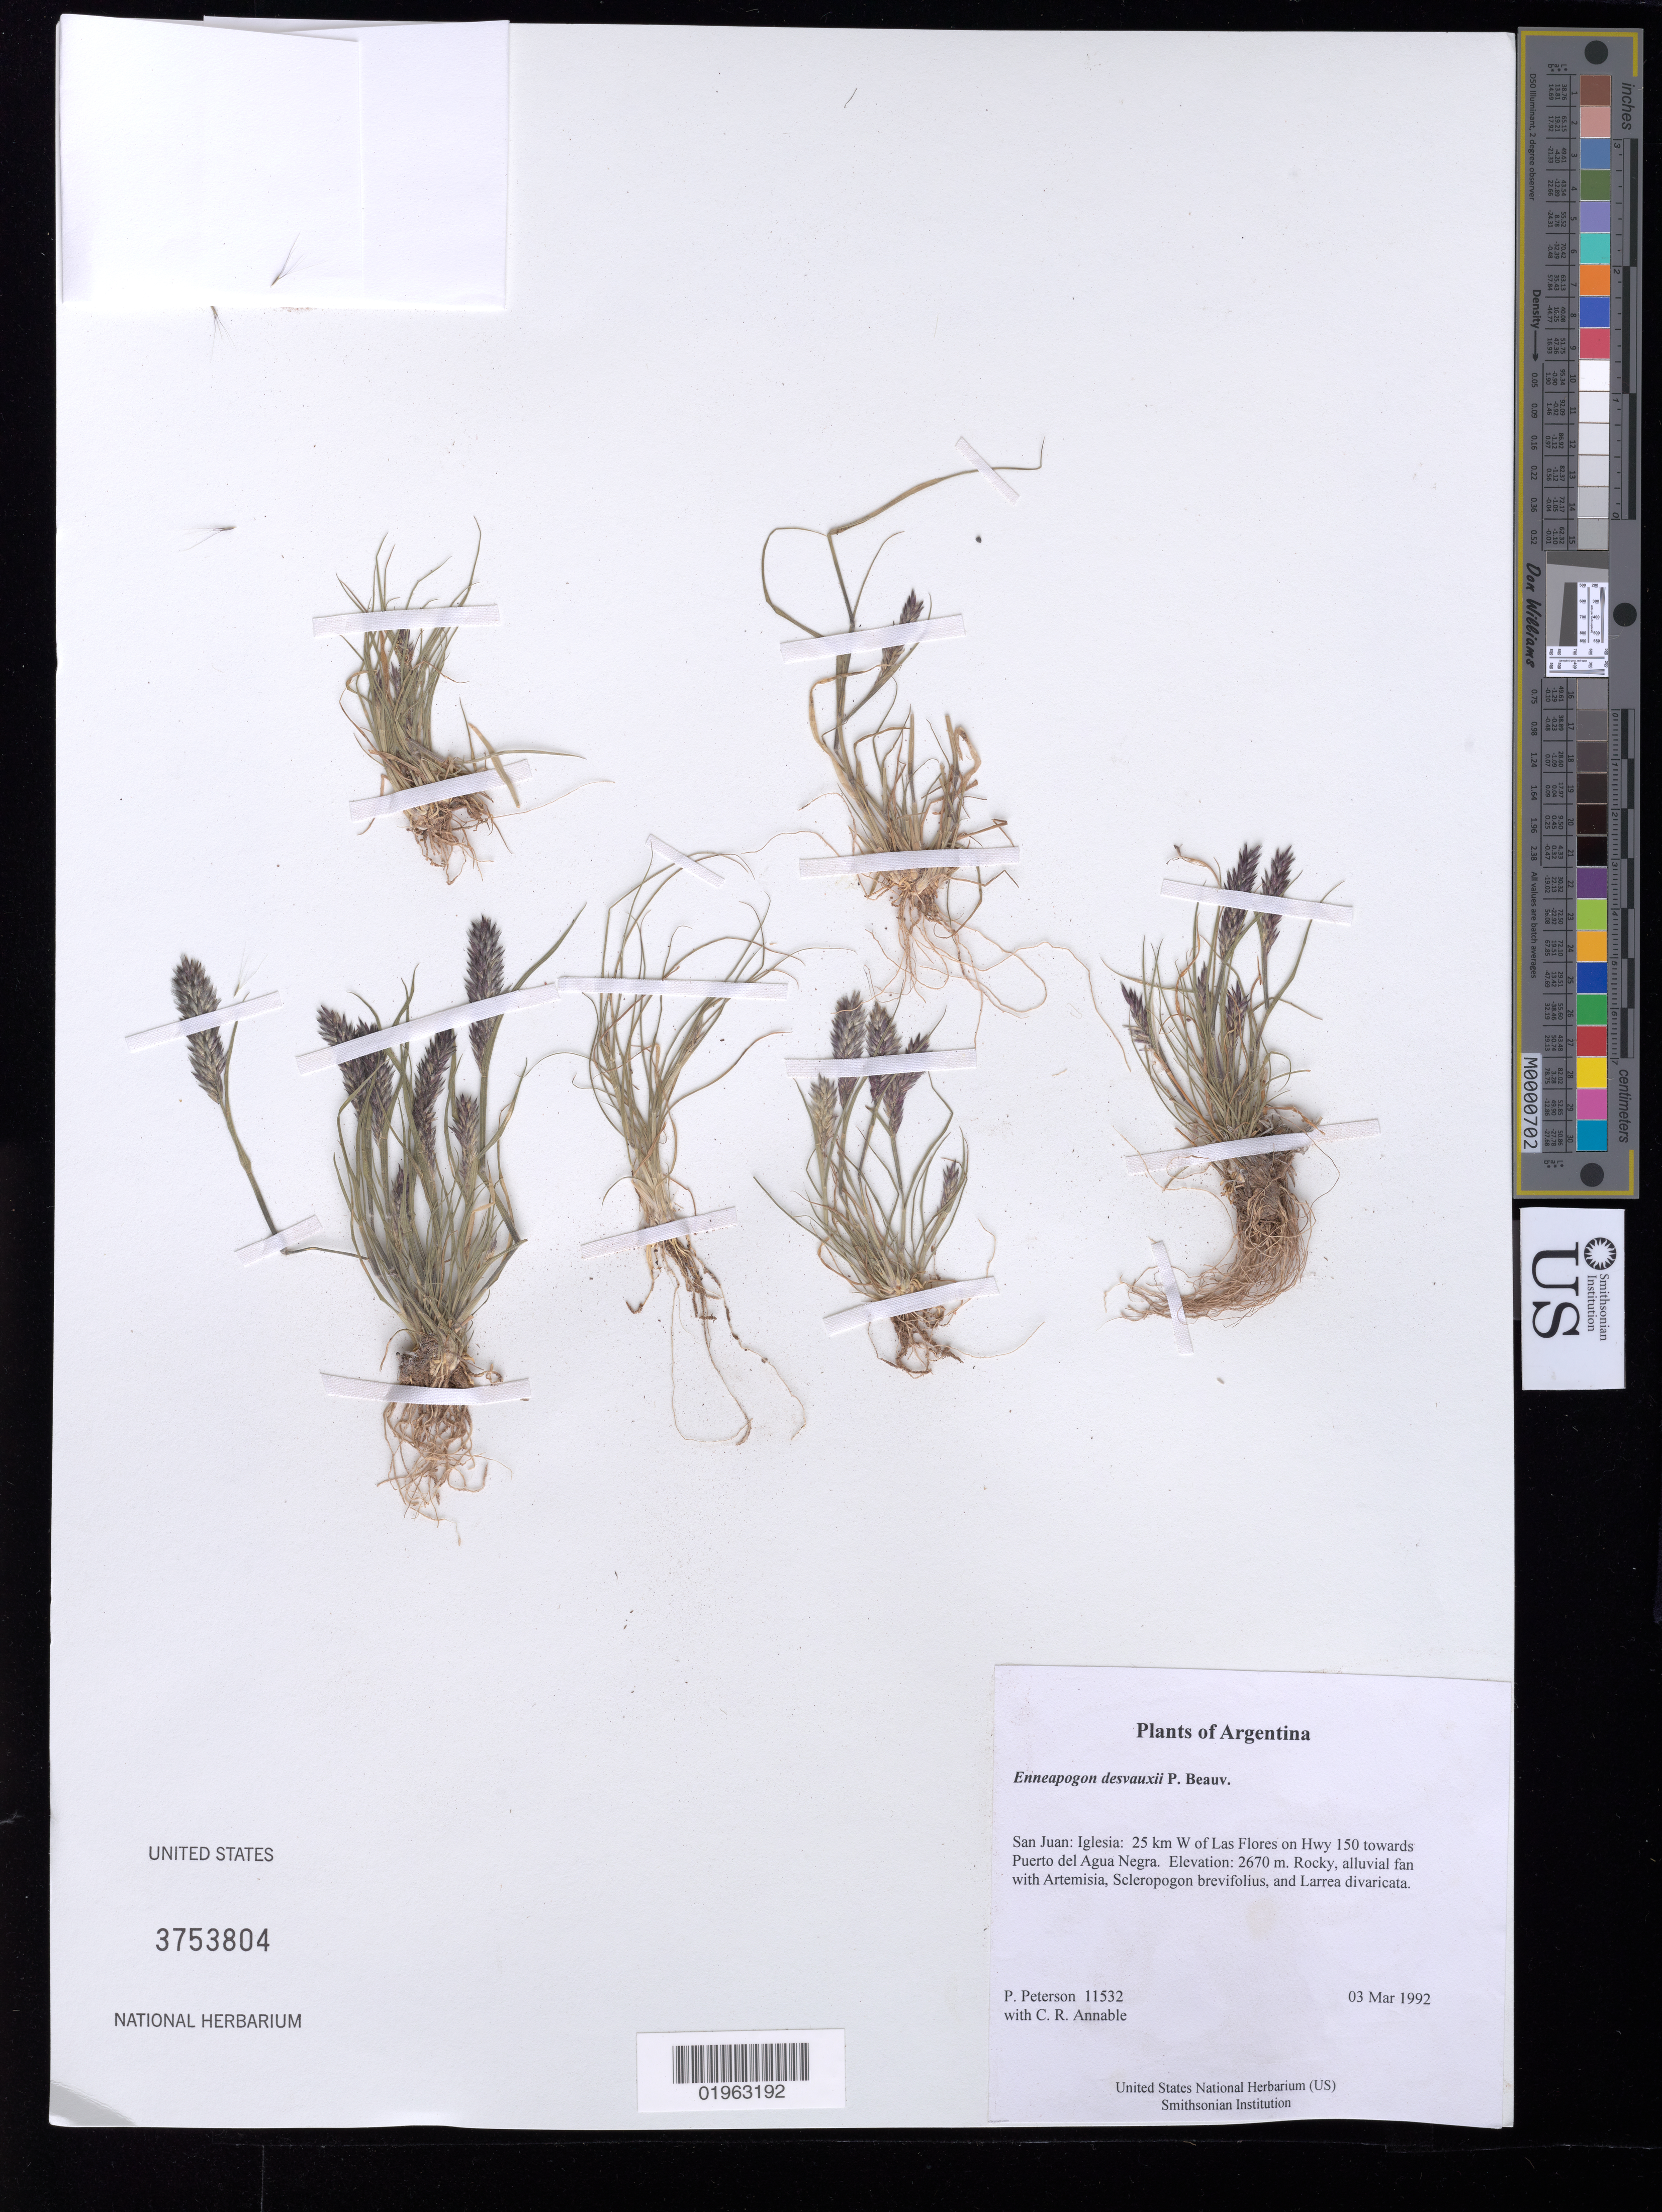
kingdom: Plantae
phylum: Tracheophyta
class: Liliopsida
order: Poales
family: Poaceae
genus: Enneapogon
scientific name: Enneapogon desvauxii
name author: P. Beauv.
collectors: P. M. Peterson & C. R. Annable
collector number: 11532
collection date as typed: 03 Mar 1992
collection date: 1992-03-03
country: Argentina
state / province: San Juan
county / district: Iglesia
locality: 25 km W of Las Flores on Hwy 150 towards Puerto del Agua Negra.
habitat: Rocky, alluvial fan with Artemisia, Scleropogon brevifolius, and Larrea divaricata.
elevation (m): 2670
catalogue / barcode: US 3753804